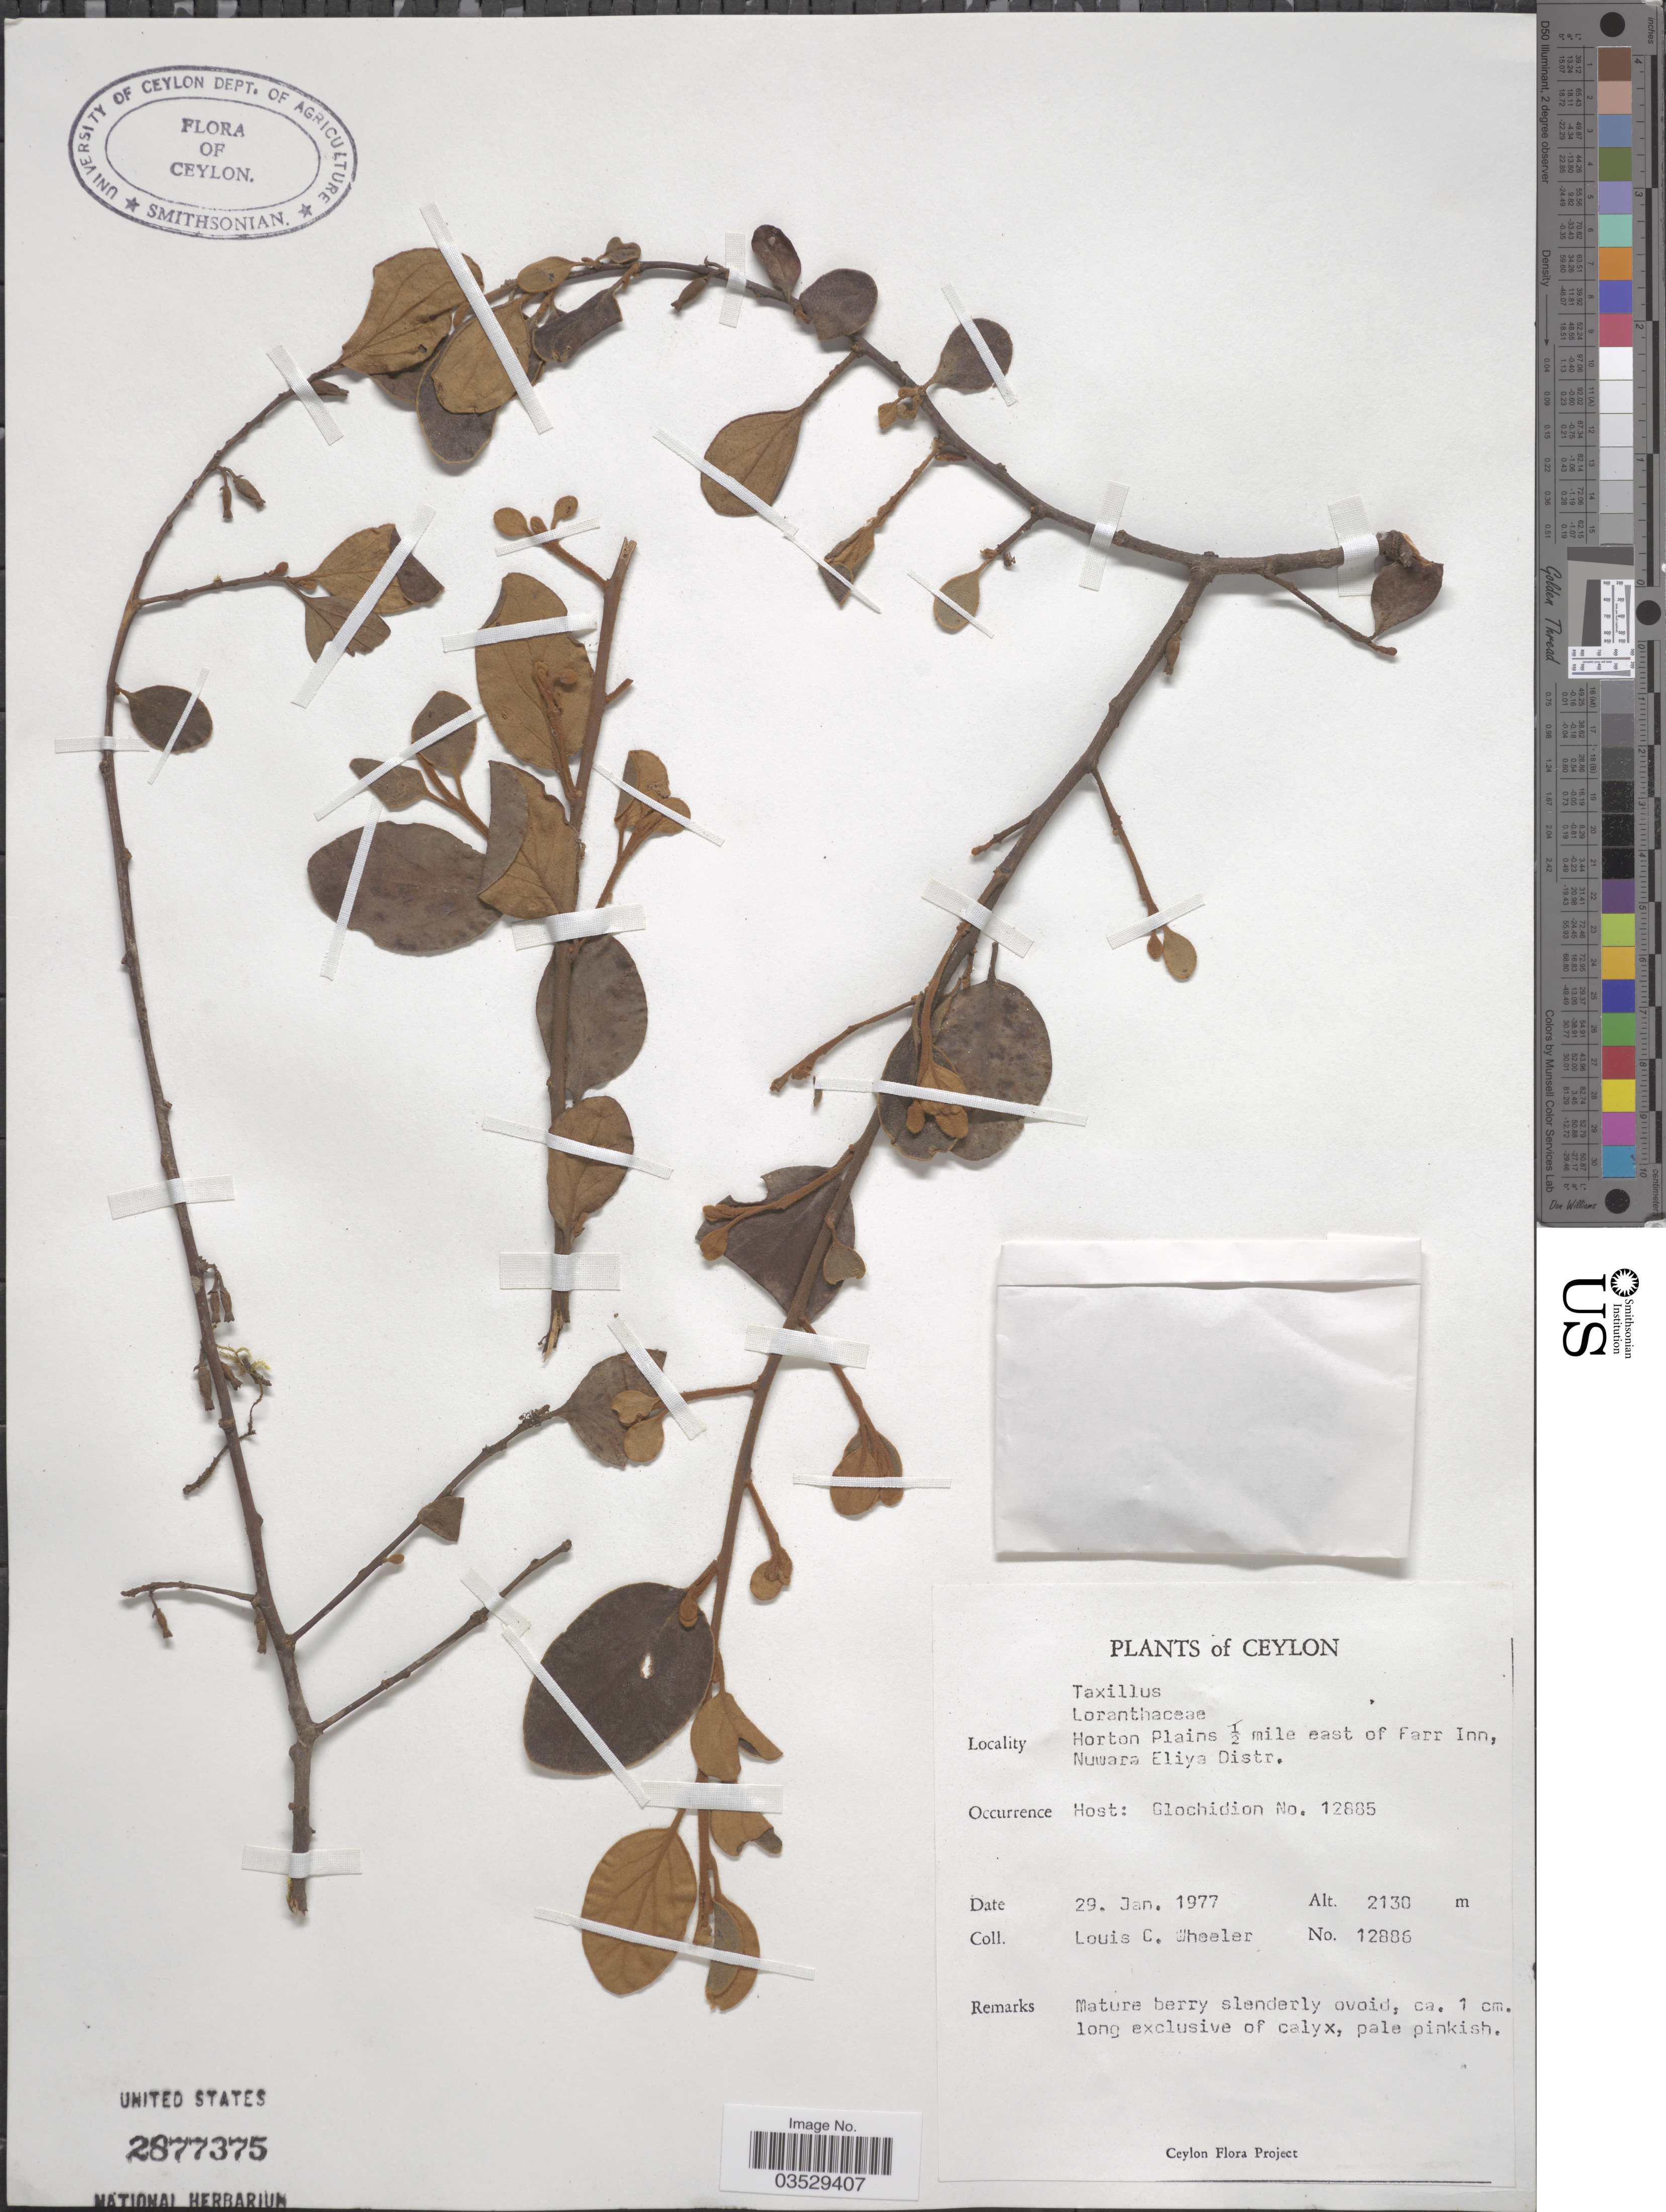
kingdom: Plantae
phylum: Tracheophyta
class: Magnoliopsida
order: Santalales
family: Loranthaceae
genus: Taxillus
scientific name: Taxillus sp.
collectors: L. C. Wheeler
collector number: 12886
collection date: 1977-01-29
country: Sri Lanka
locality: Ceylon. Horton Plains ½ mile east of Farr Inn, Nuwara Eliya Distr.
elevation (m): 2130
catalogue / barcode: US 2877375